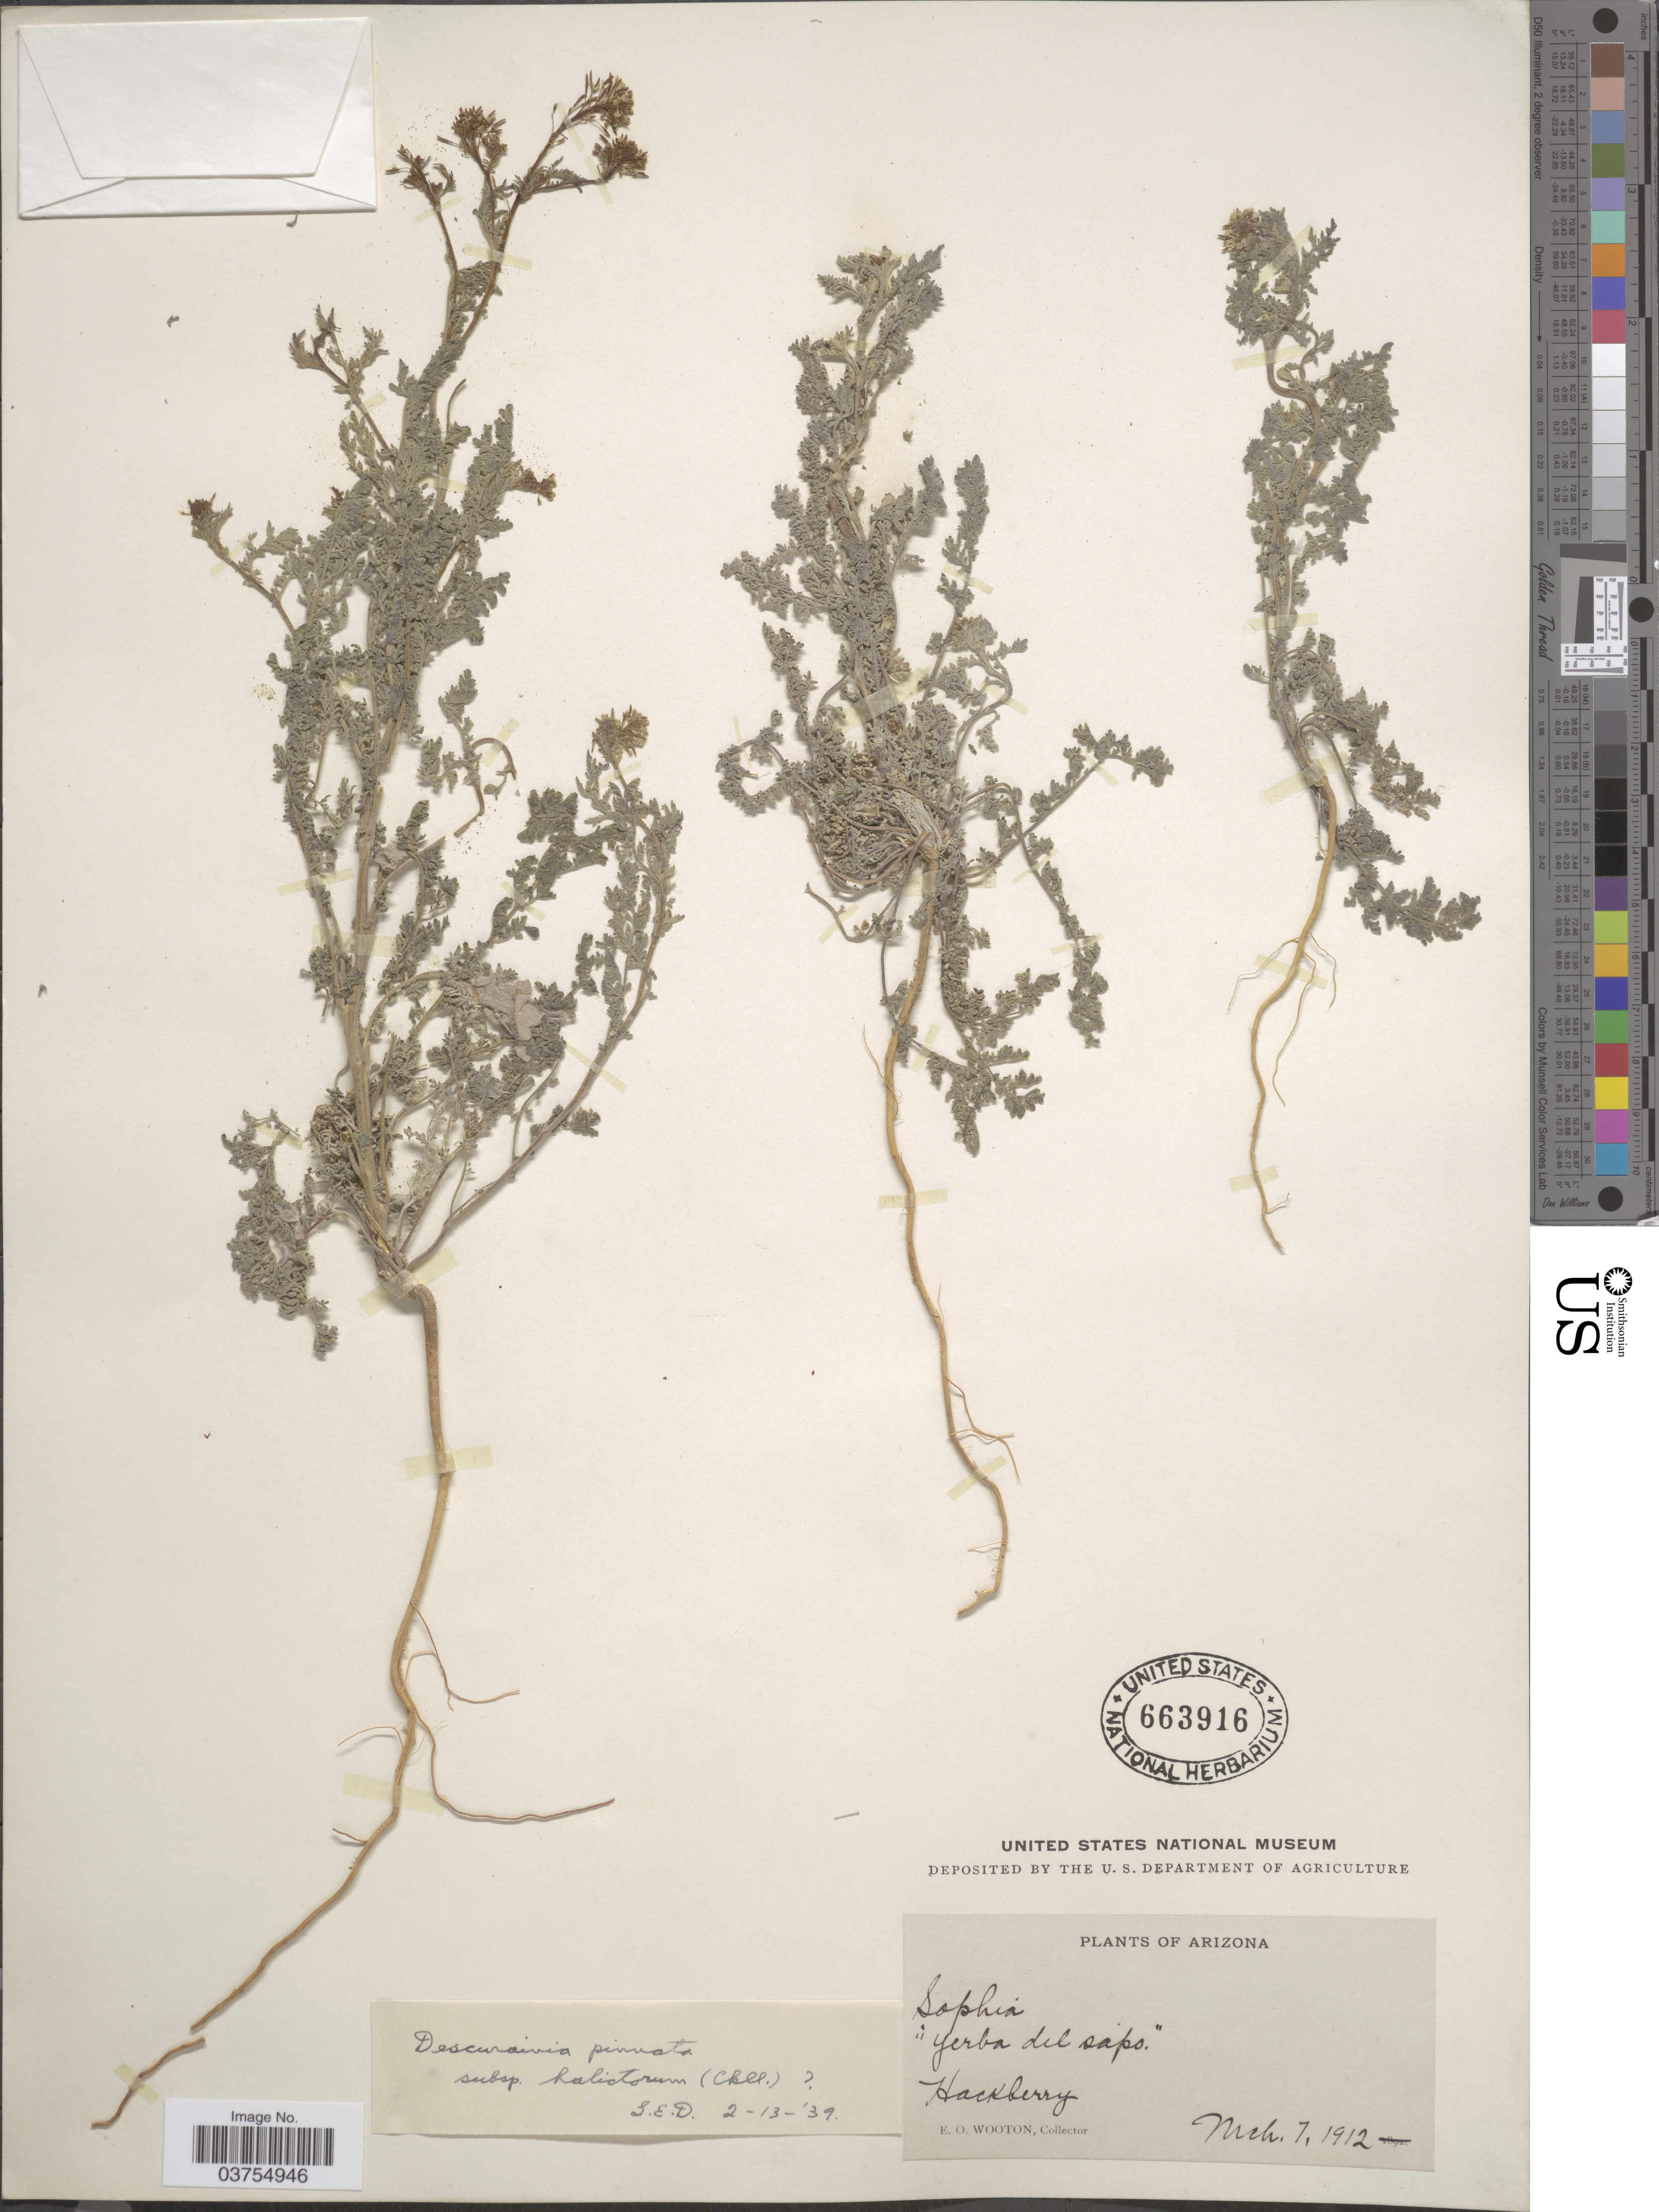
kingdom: Plantae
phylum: Tracheophyta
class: Magnoliopsida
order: Brassicales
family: Brassicaceae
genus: Descurainia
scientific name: Descurainia pinnata subsp. halictorum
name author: (Cockerell) Detling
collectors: E. O. Wooton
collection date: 1912-03-07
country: United States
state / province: Arizona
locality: Hackberry.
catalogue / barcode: US 663916